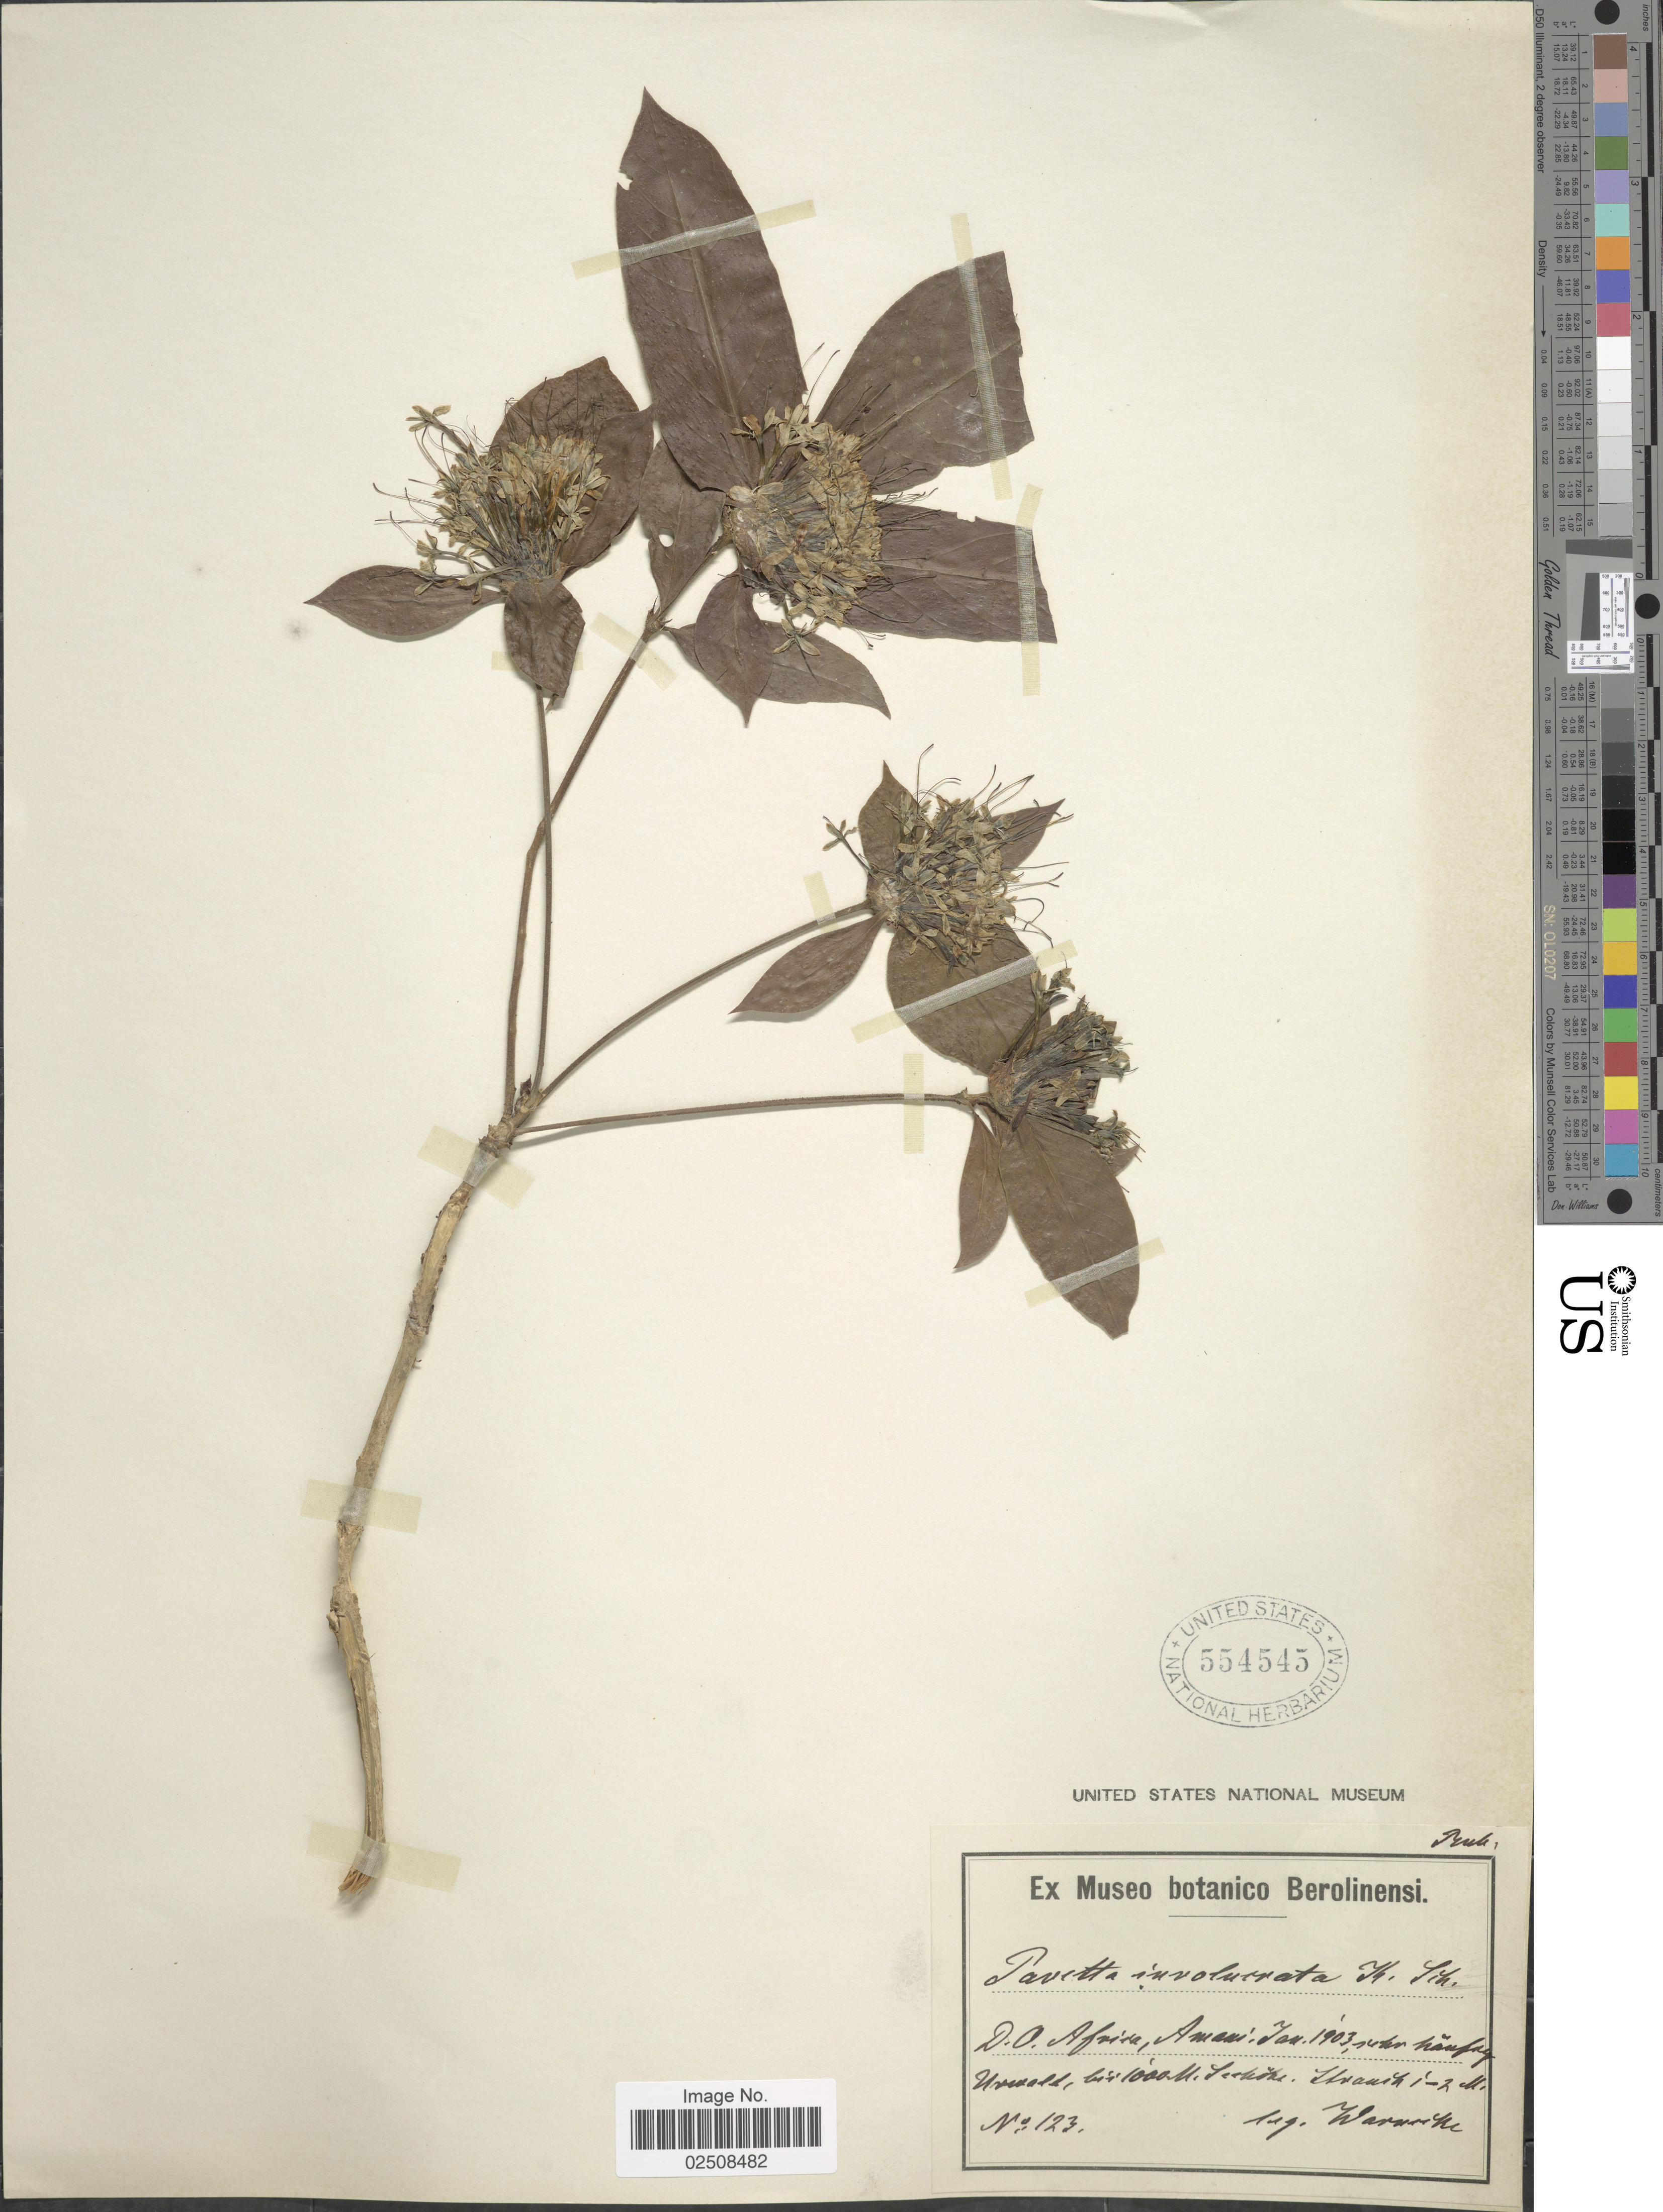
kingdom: Plantae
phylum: Tracheophyta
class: Magnoliopsida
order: Gentianales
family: Rubiaceae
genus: Pavetta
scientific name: Pavetta involucrata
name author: Thwaites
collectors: -. Warnecke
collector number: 123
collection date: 1903-01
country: Tanzania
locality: D.O. Africa, Amani, Urwald.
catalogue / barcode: US 554545